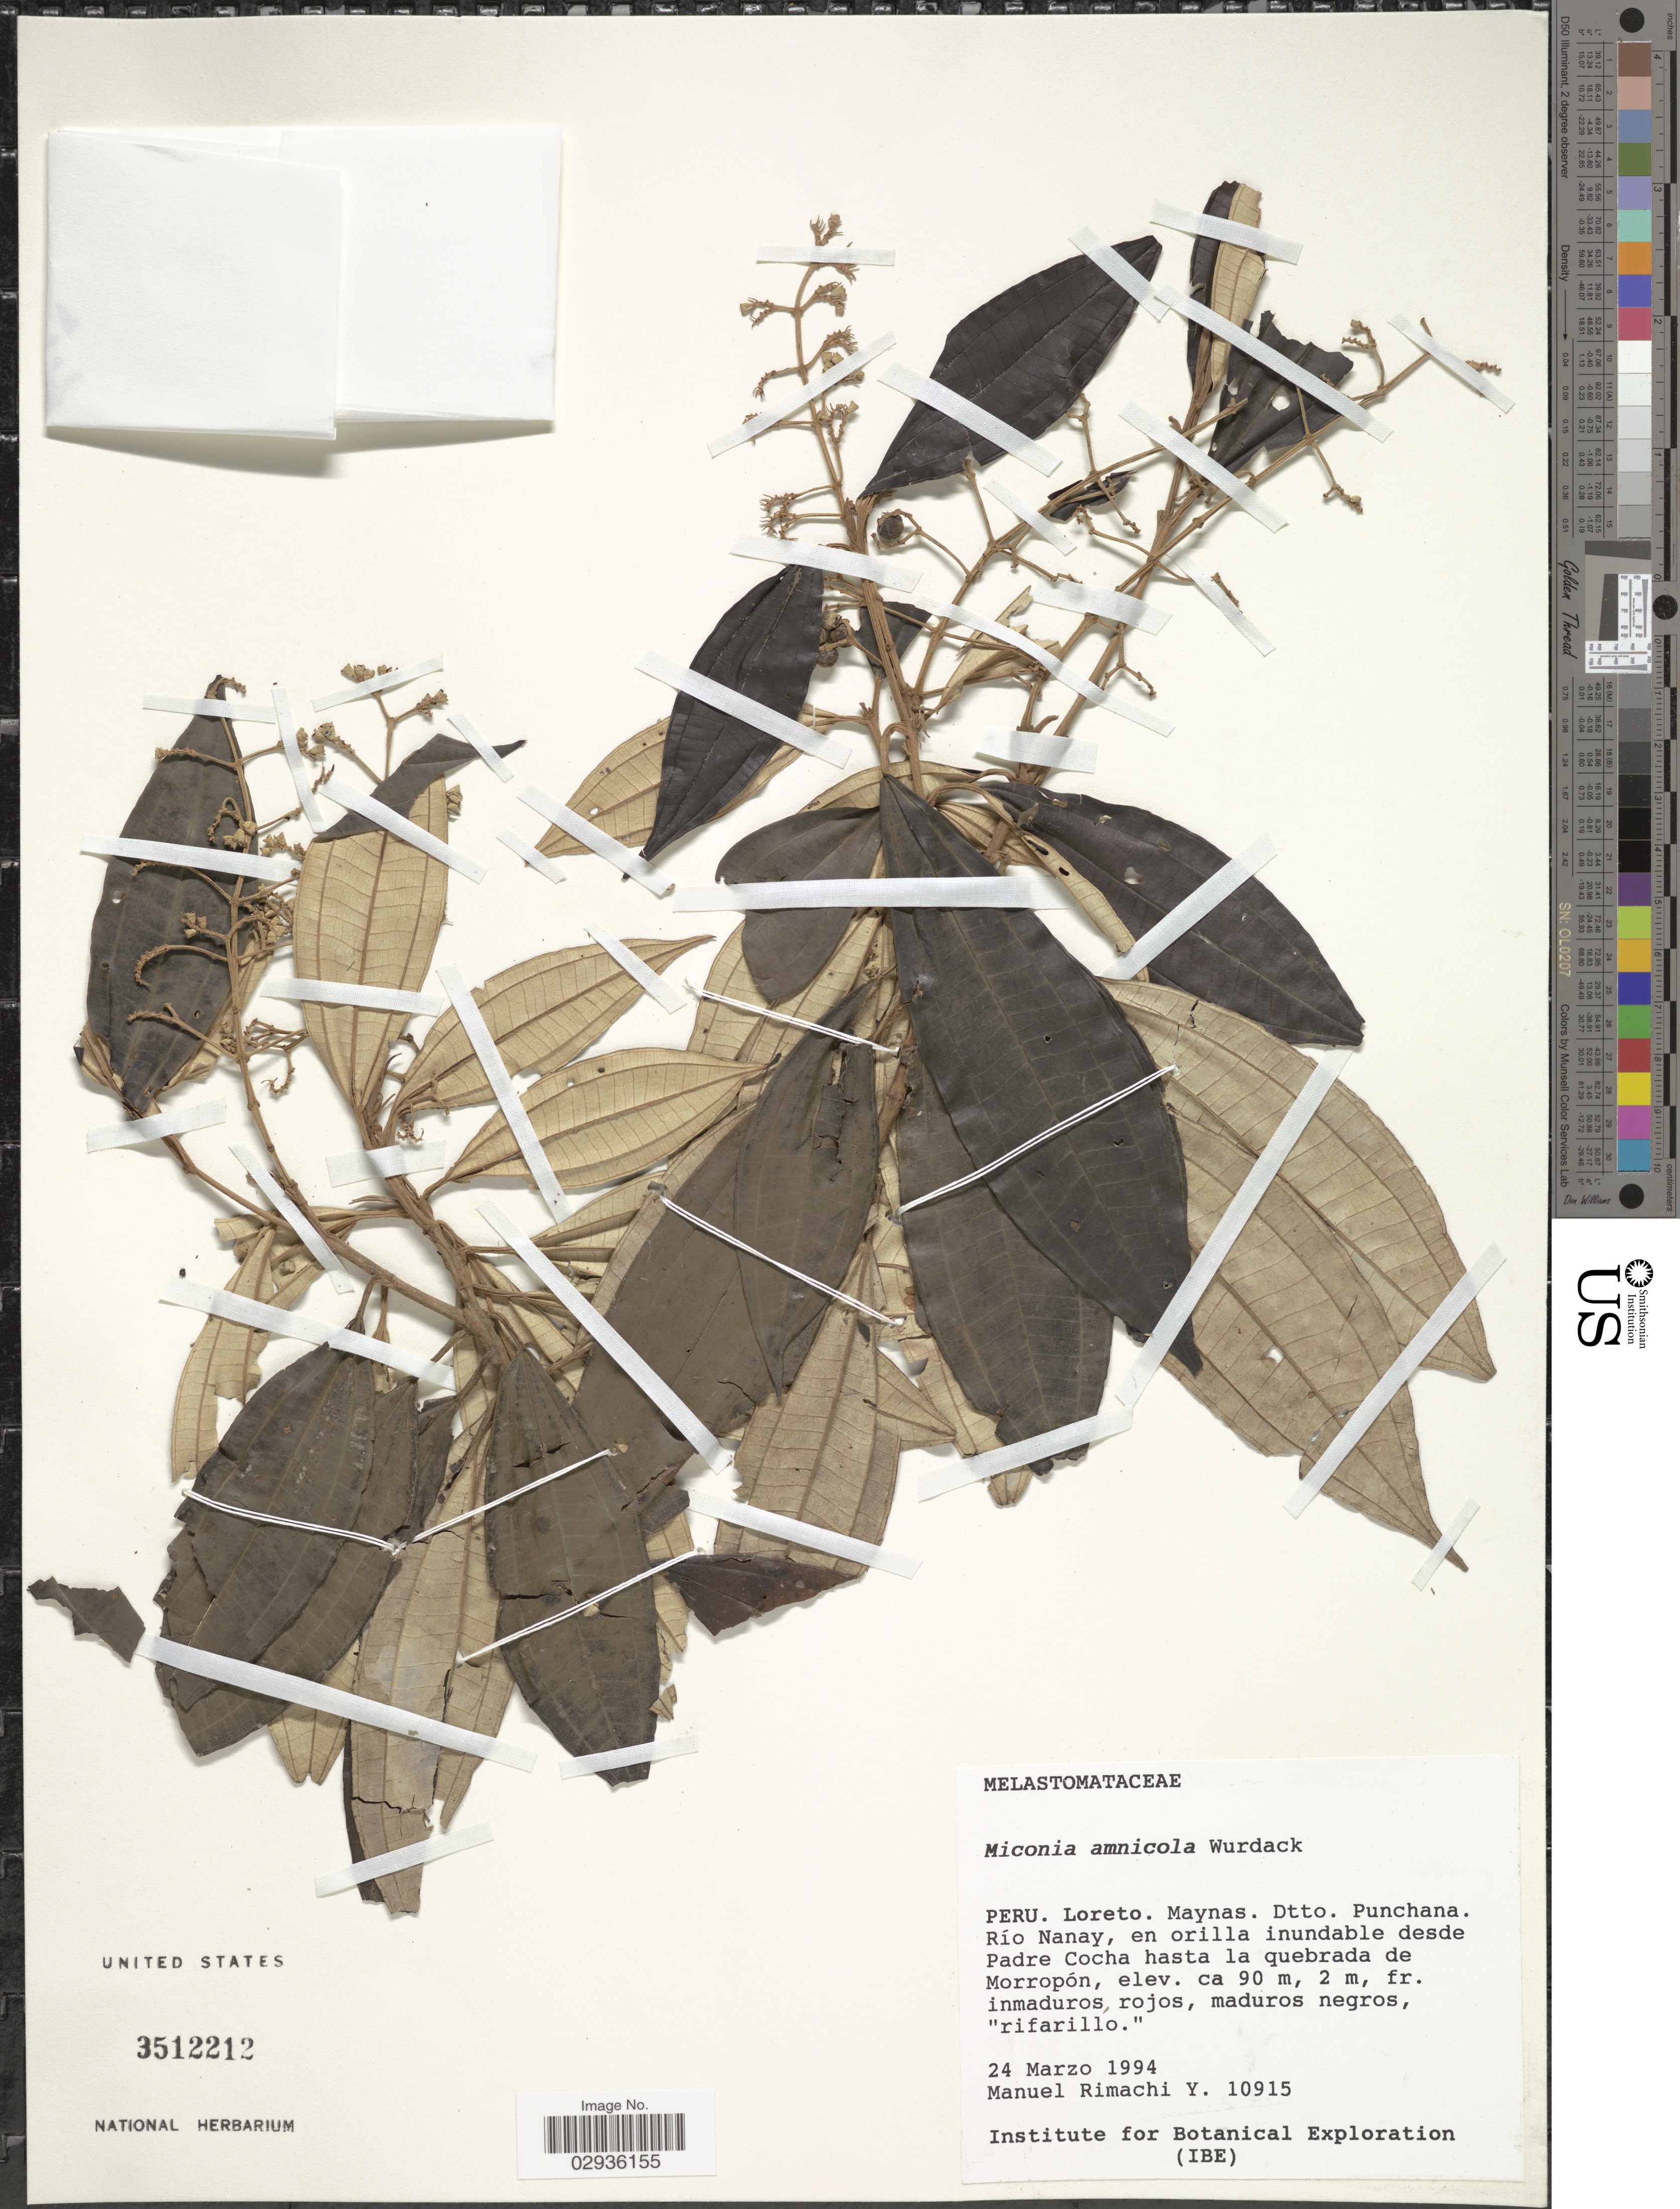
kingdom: Plantae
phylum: Tracheophyta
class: Magnoliopsida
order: Myrtales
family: Melastomataceae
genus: Miconia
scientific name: Miconia amnicola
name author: Wurdack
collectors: M. Rimachi Y.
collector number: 10915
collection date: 1994-03-24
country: Peru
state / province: Loreto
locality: Maynas. Dtto. Punchana. Río Nanay, en orilla inundable desde Padre Cocha hasta la quebrada de Morropón.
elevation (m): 90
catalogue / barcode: US 3512212